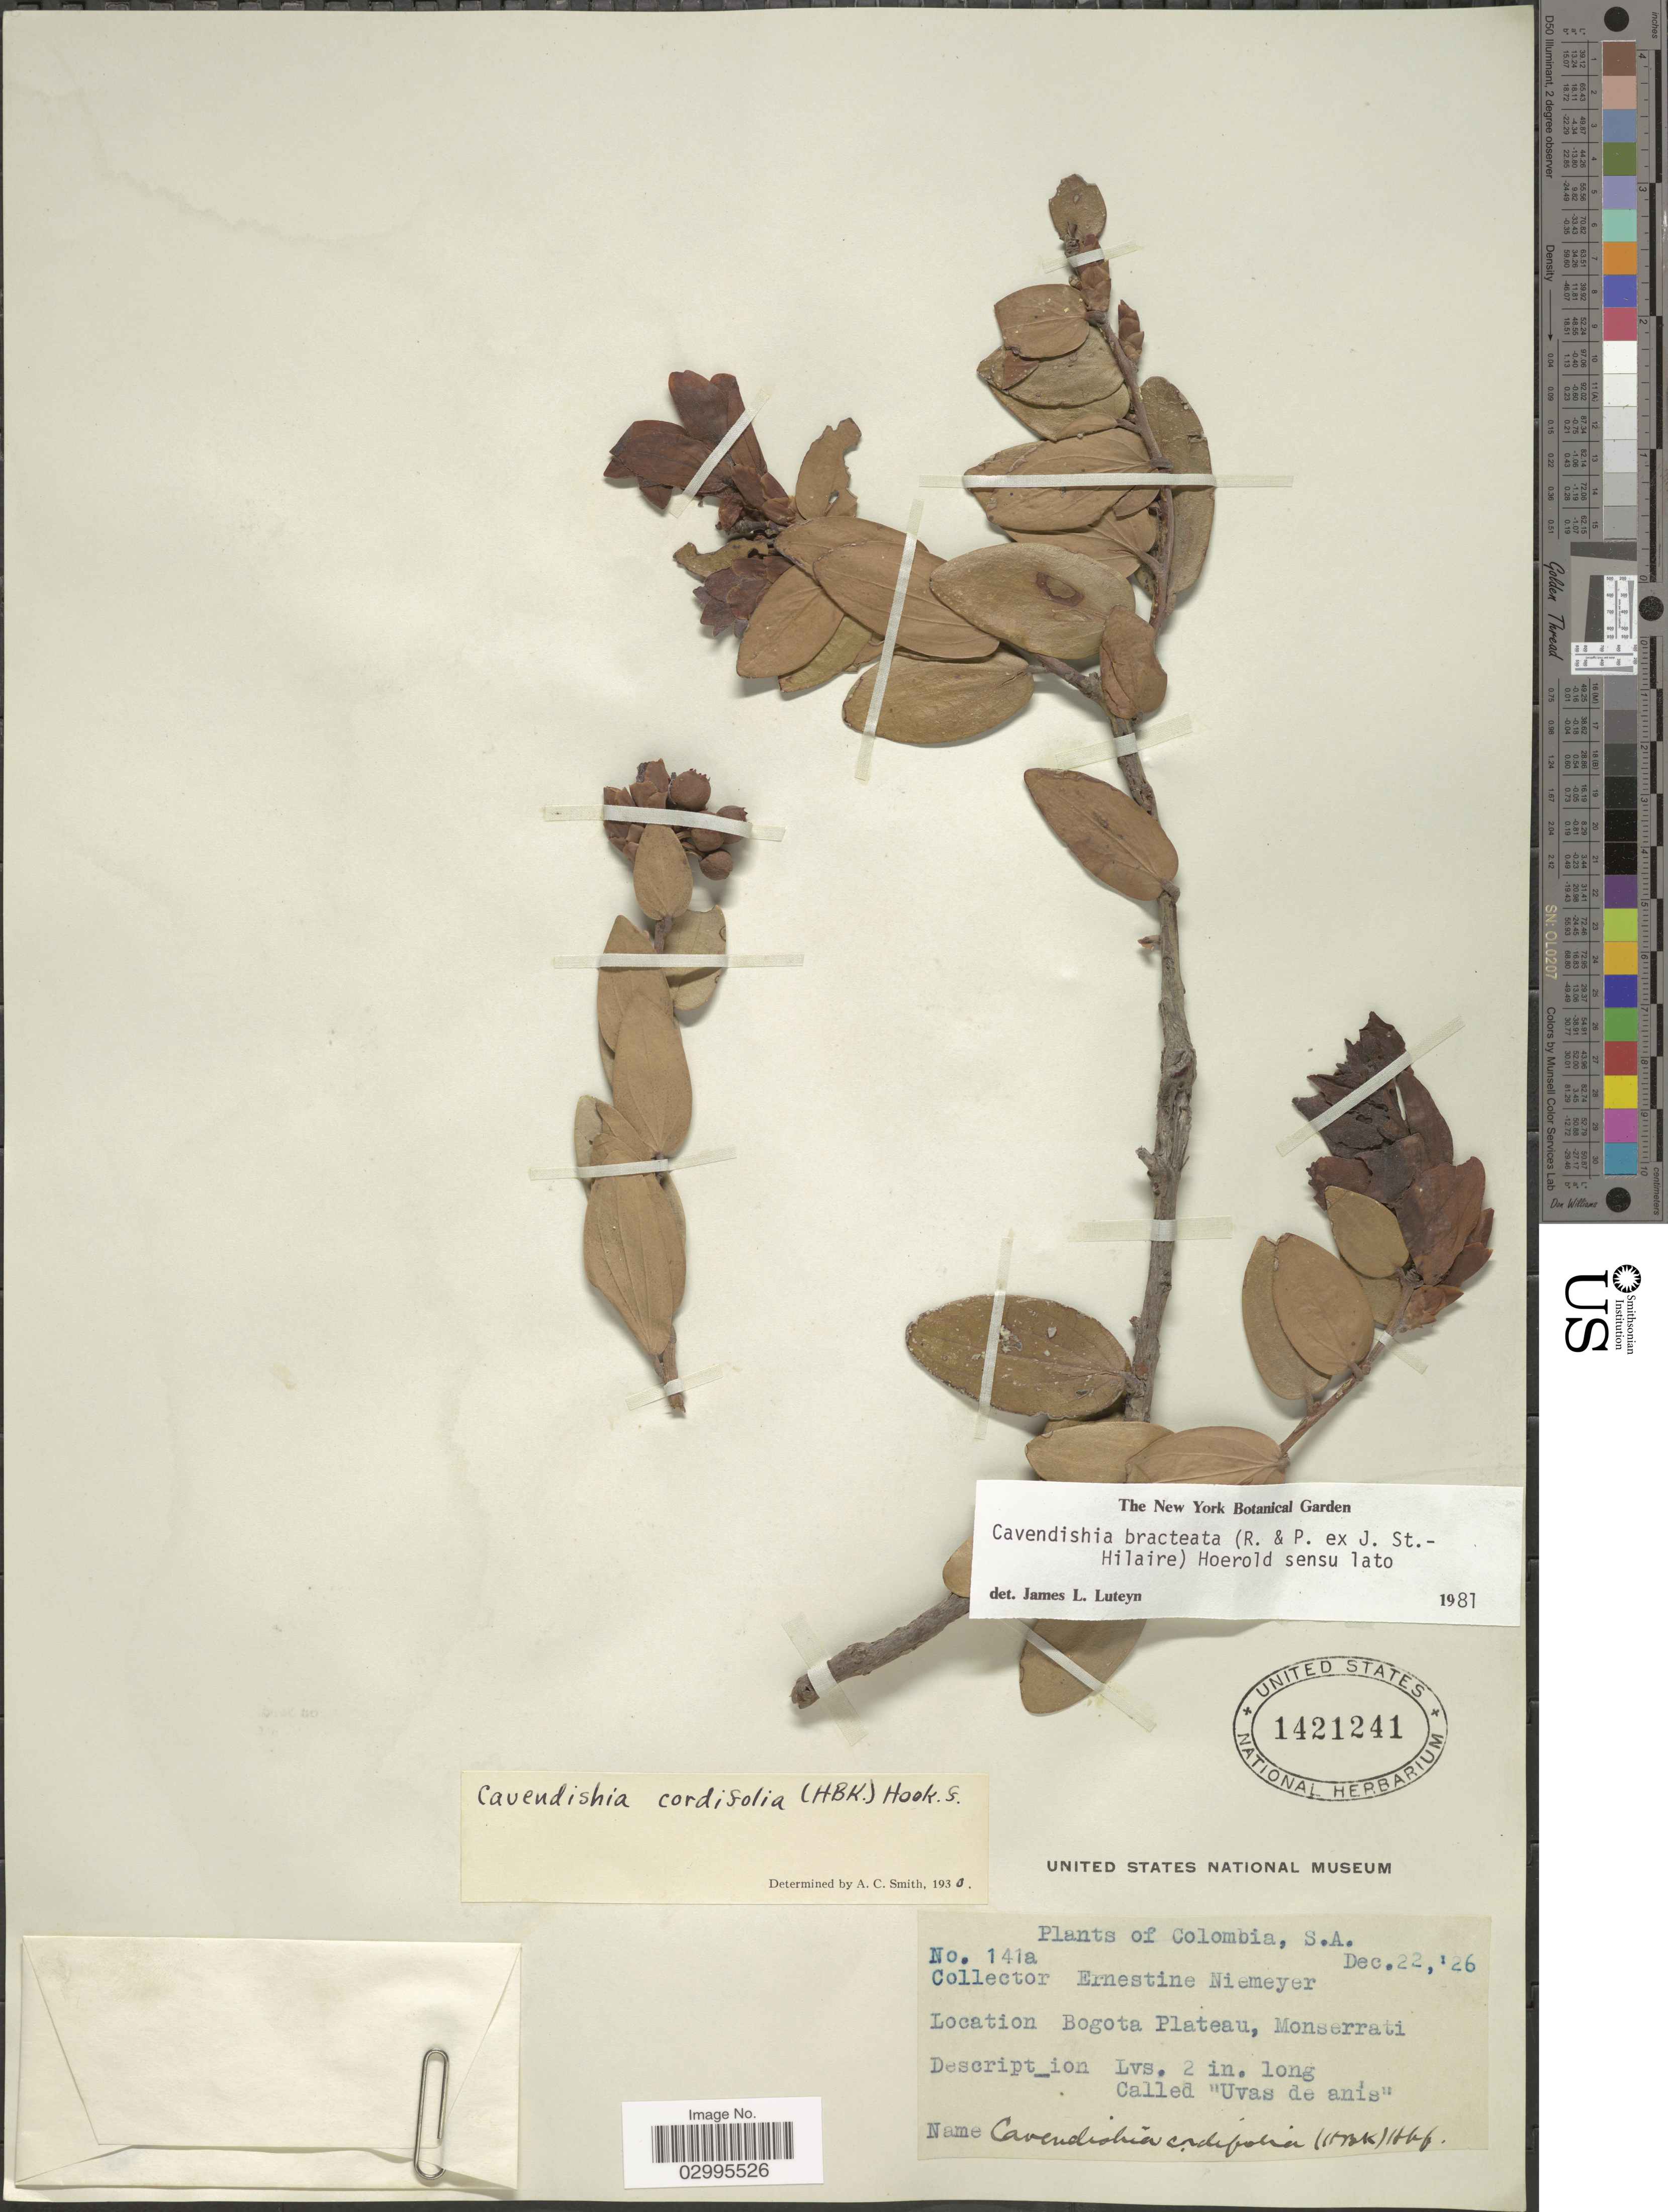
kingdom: Plantae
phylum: Tracheophyta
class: Magnoliopsida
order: Ericales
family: Ericaceae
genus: Cavendishia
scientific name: Cavendishia bracteata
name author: (Ruiz & Pav. ex J. St.-Hil.) Hoerold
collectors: E. H. Niemeyer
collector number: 141a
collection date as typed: Transcribed d/m/y: 22/12/26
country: Colombia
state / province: Bogota D.C.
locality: Bogota Plateau, Monserrati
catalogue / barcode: US 1421241